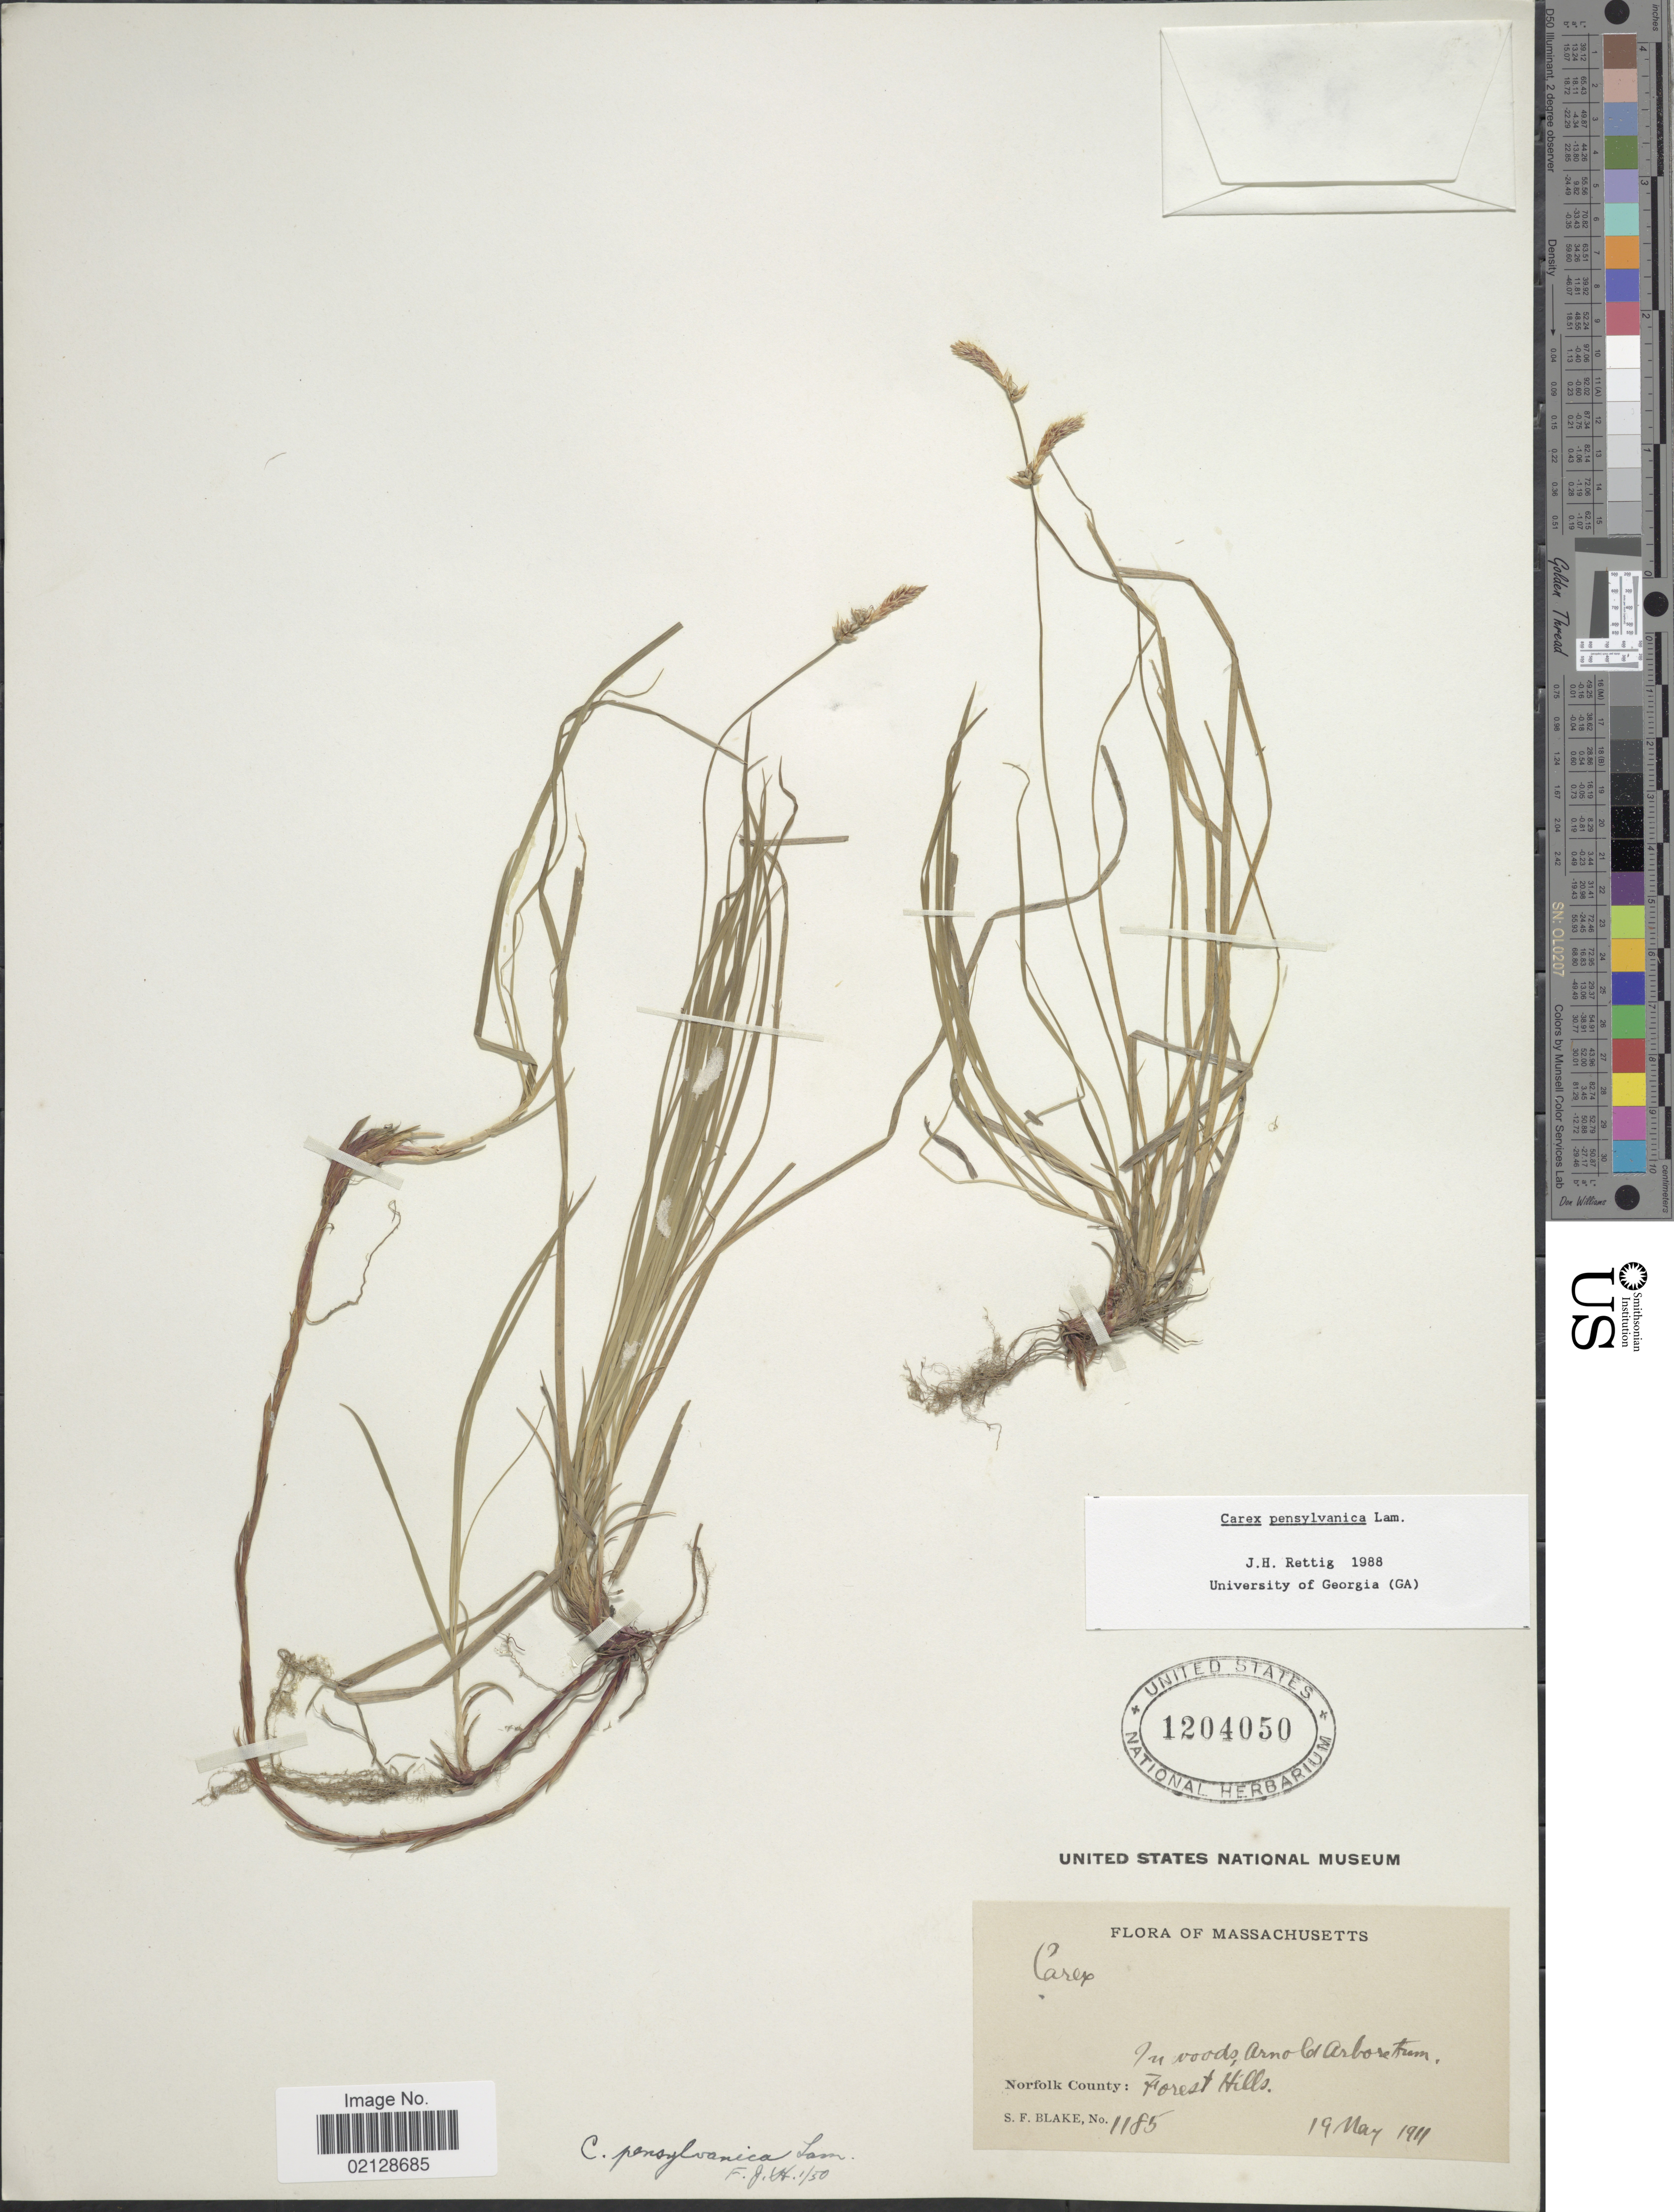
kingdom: Plantae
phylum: Tracheophyta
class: Liliopsida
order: Poales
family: Cyperaceae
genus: Carex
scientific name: Carex pensylvanica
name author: Lam.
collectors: S. Blake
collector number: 1185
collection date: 1911-05-19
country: United States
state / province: Massachusetts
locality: In woods, Arnold Arboretum, Norfolk County: Forest Hills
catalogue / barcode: US 1204050